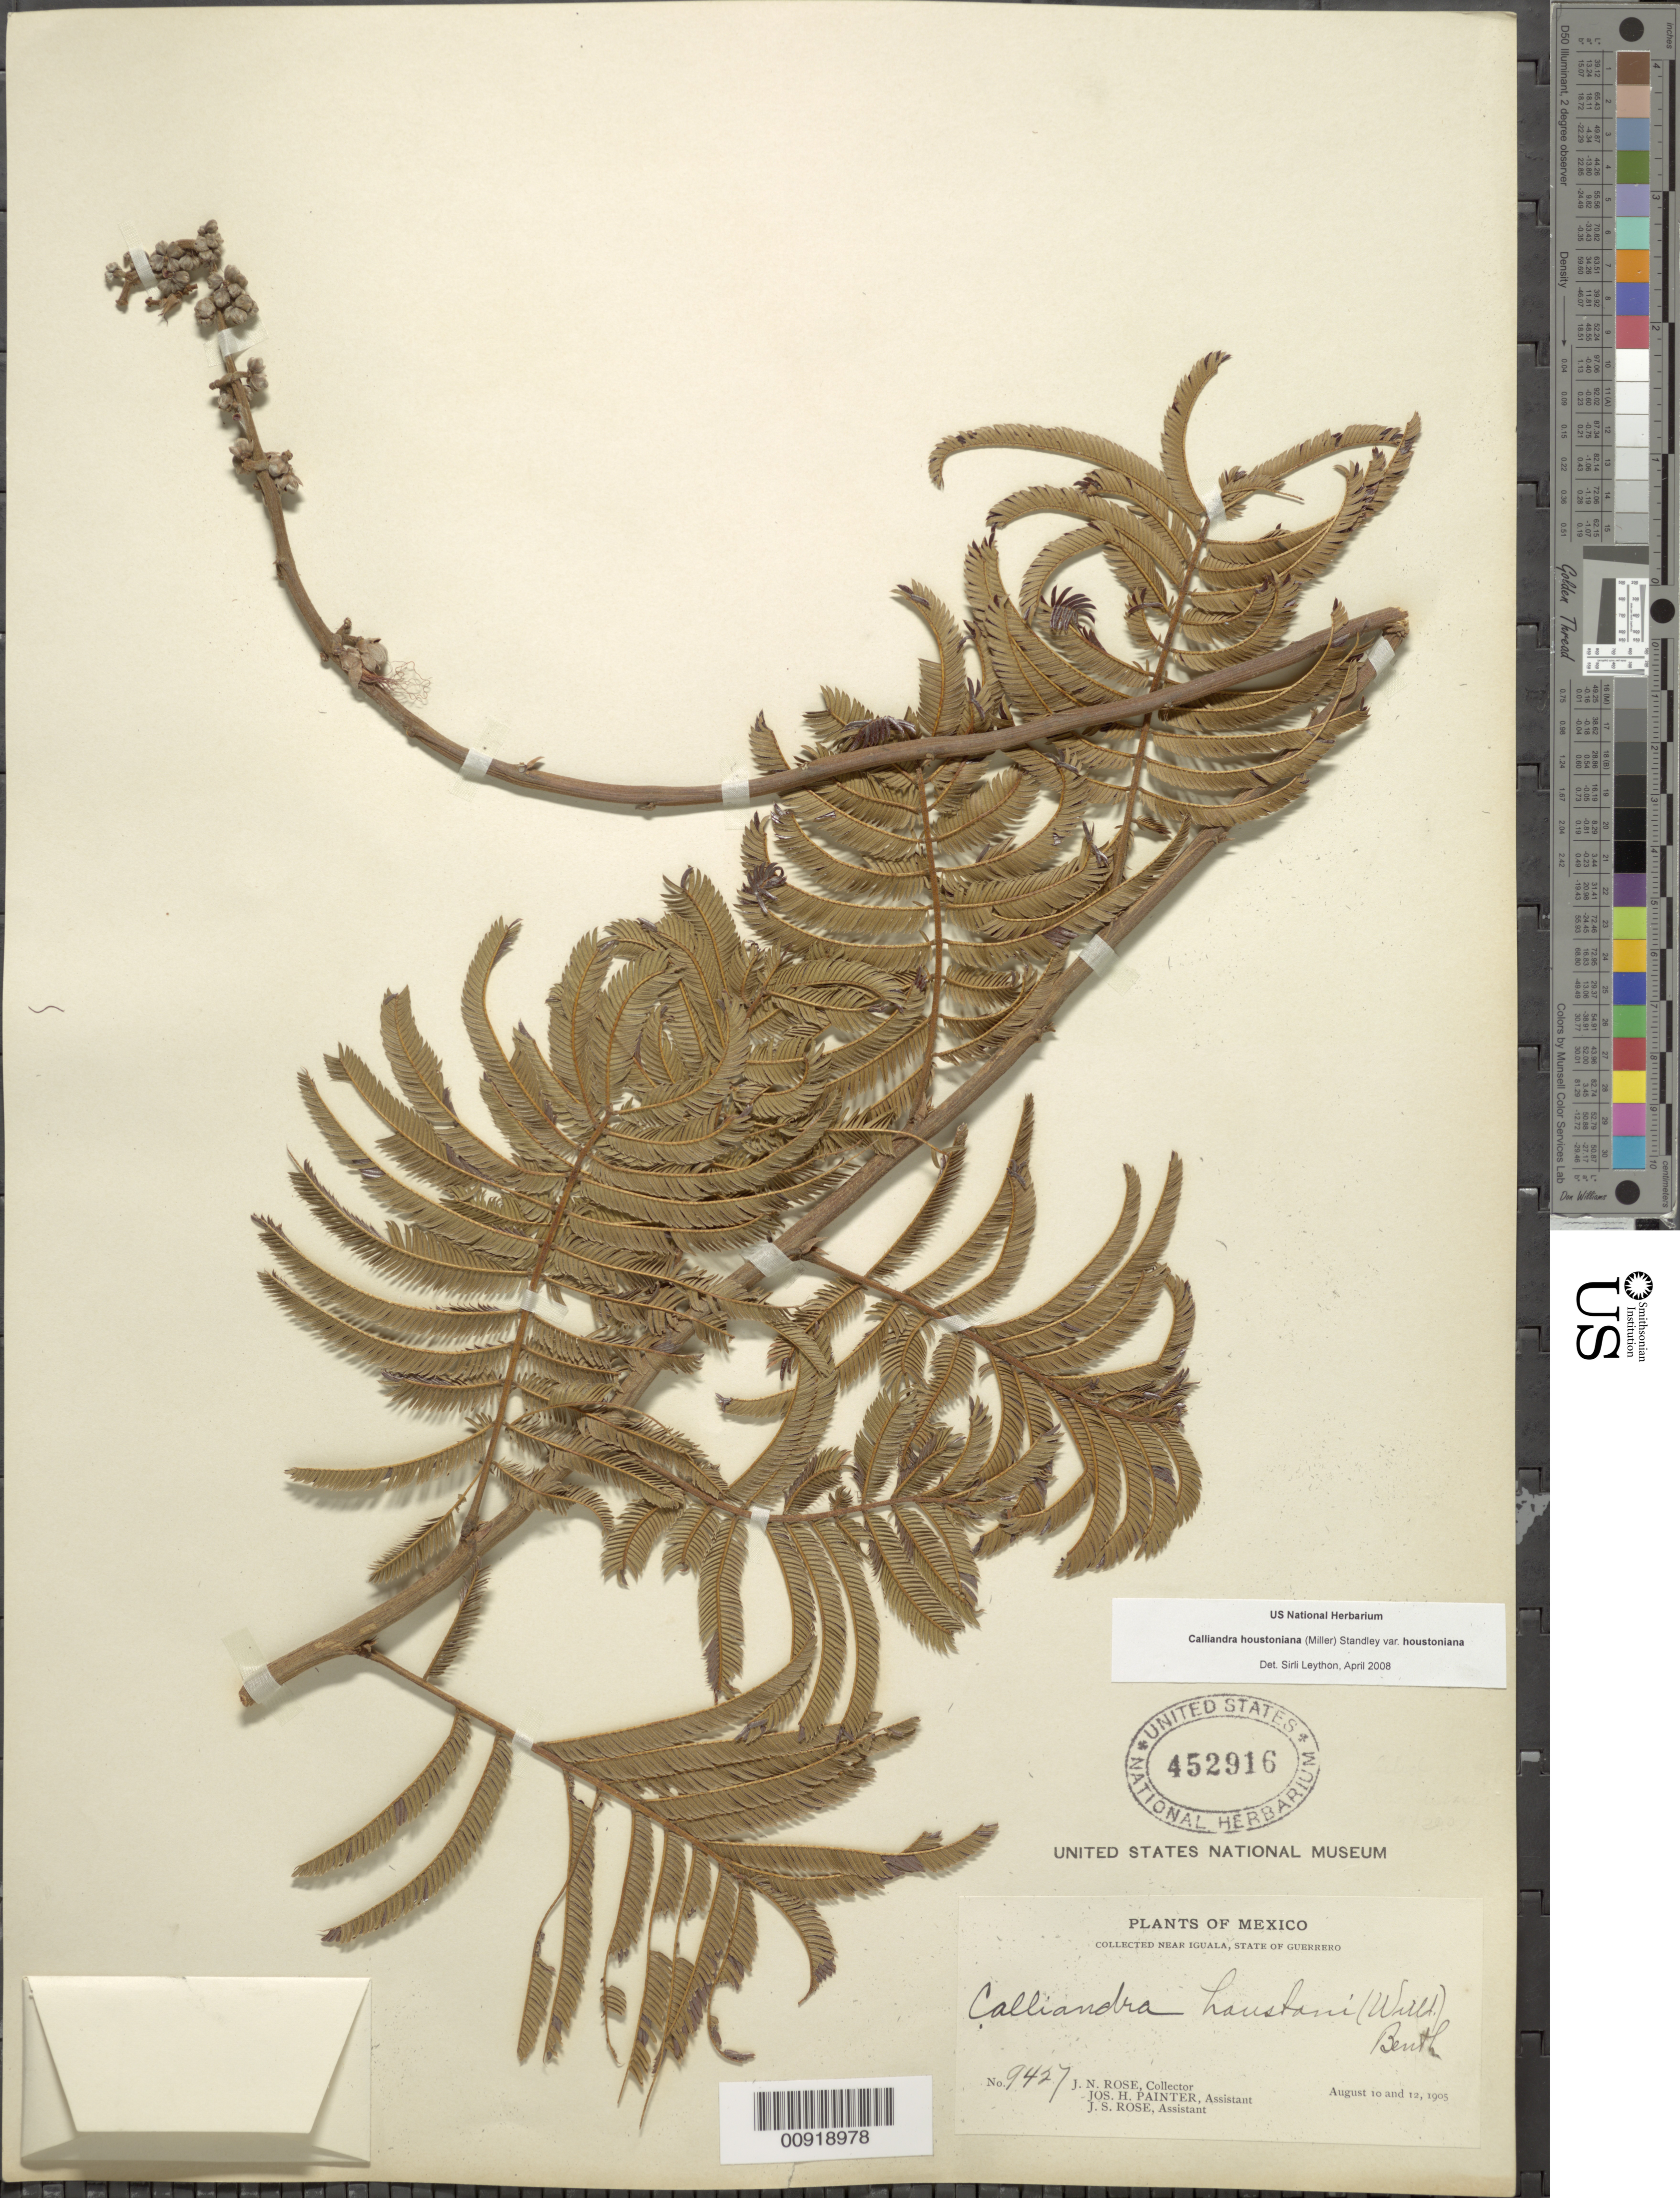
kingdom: Plantae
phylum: Tracheophyta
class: Magnoliopsida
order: Fabales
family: Fabaceae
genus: Calliandra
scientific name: Calliandra houstoniana var. houstoniana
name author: (Mill.) Standl.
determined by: Leython, S.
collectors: J. N. Rose, J. H. Painter & J. S. Rose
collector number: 9427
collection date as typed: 10 Aug 1905 to 12 Aug 1905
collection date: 1905-08-10/1905-08-12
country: Mexico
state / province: Guerrero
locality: Near Iguala, State of Guerrero.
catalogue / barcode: US 452916